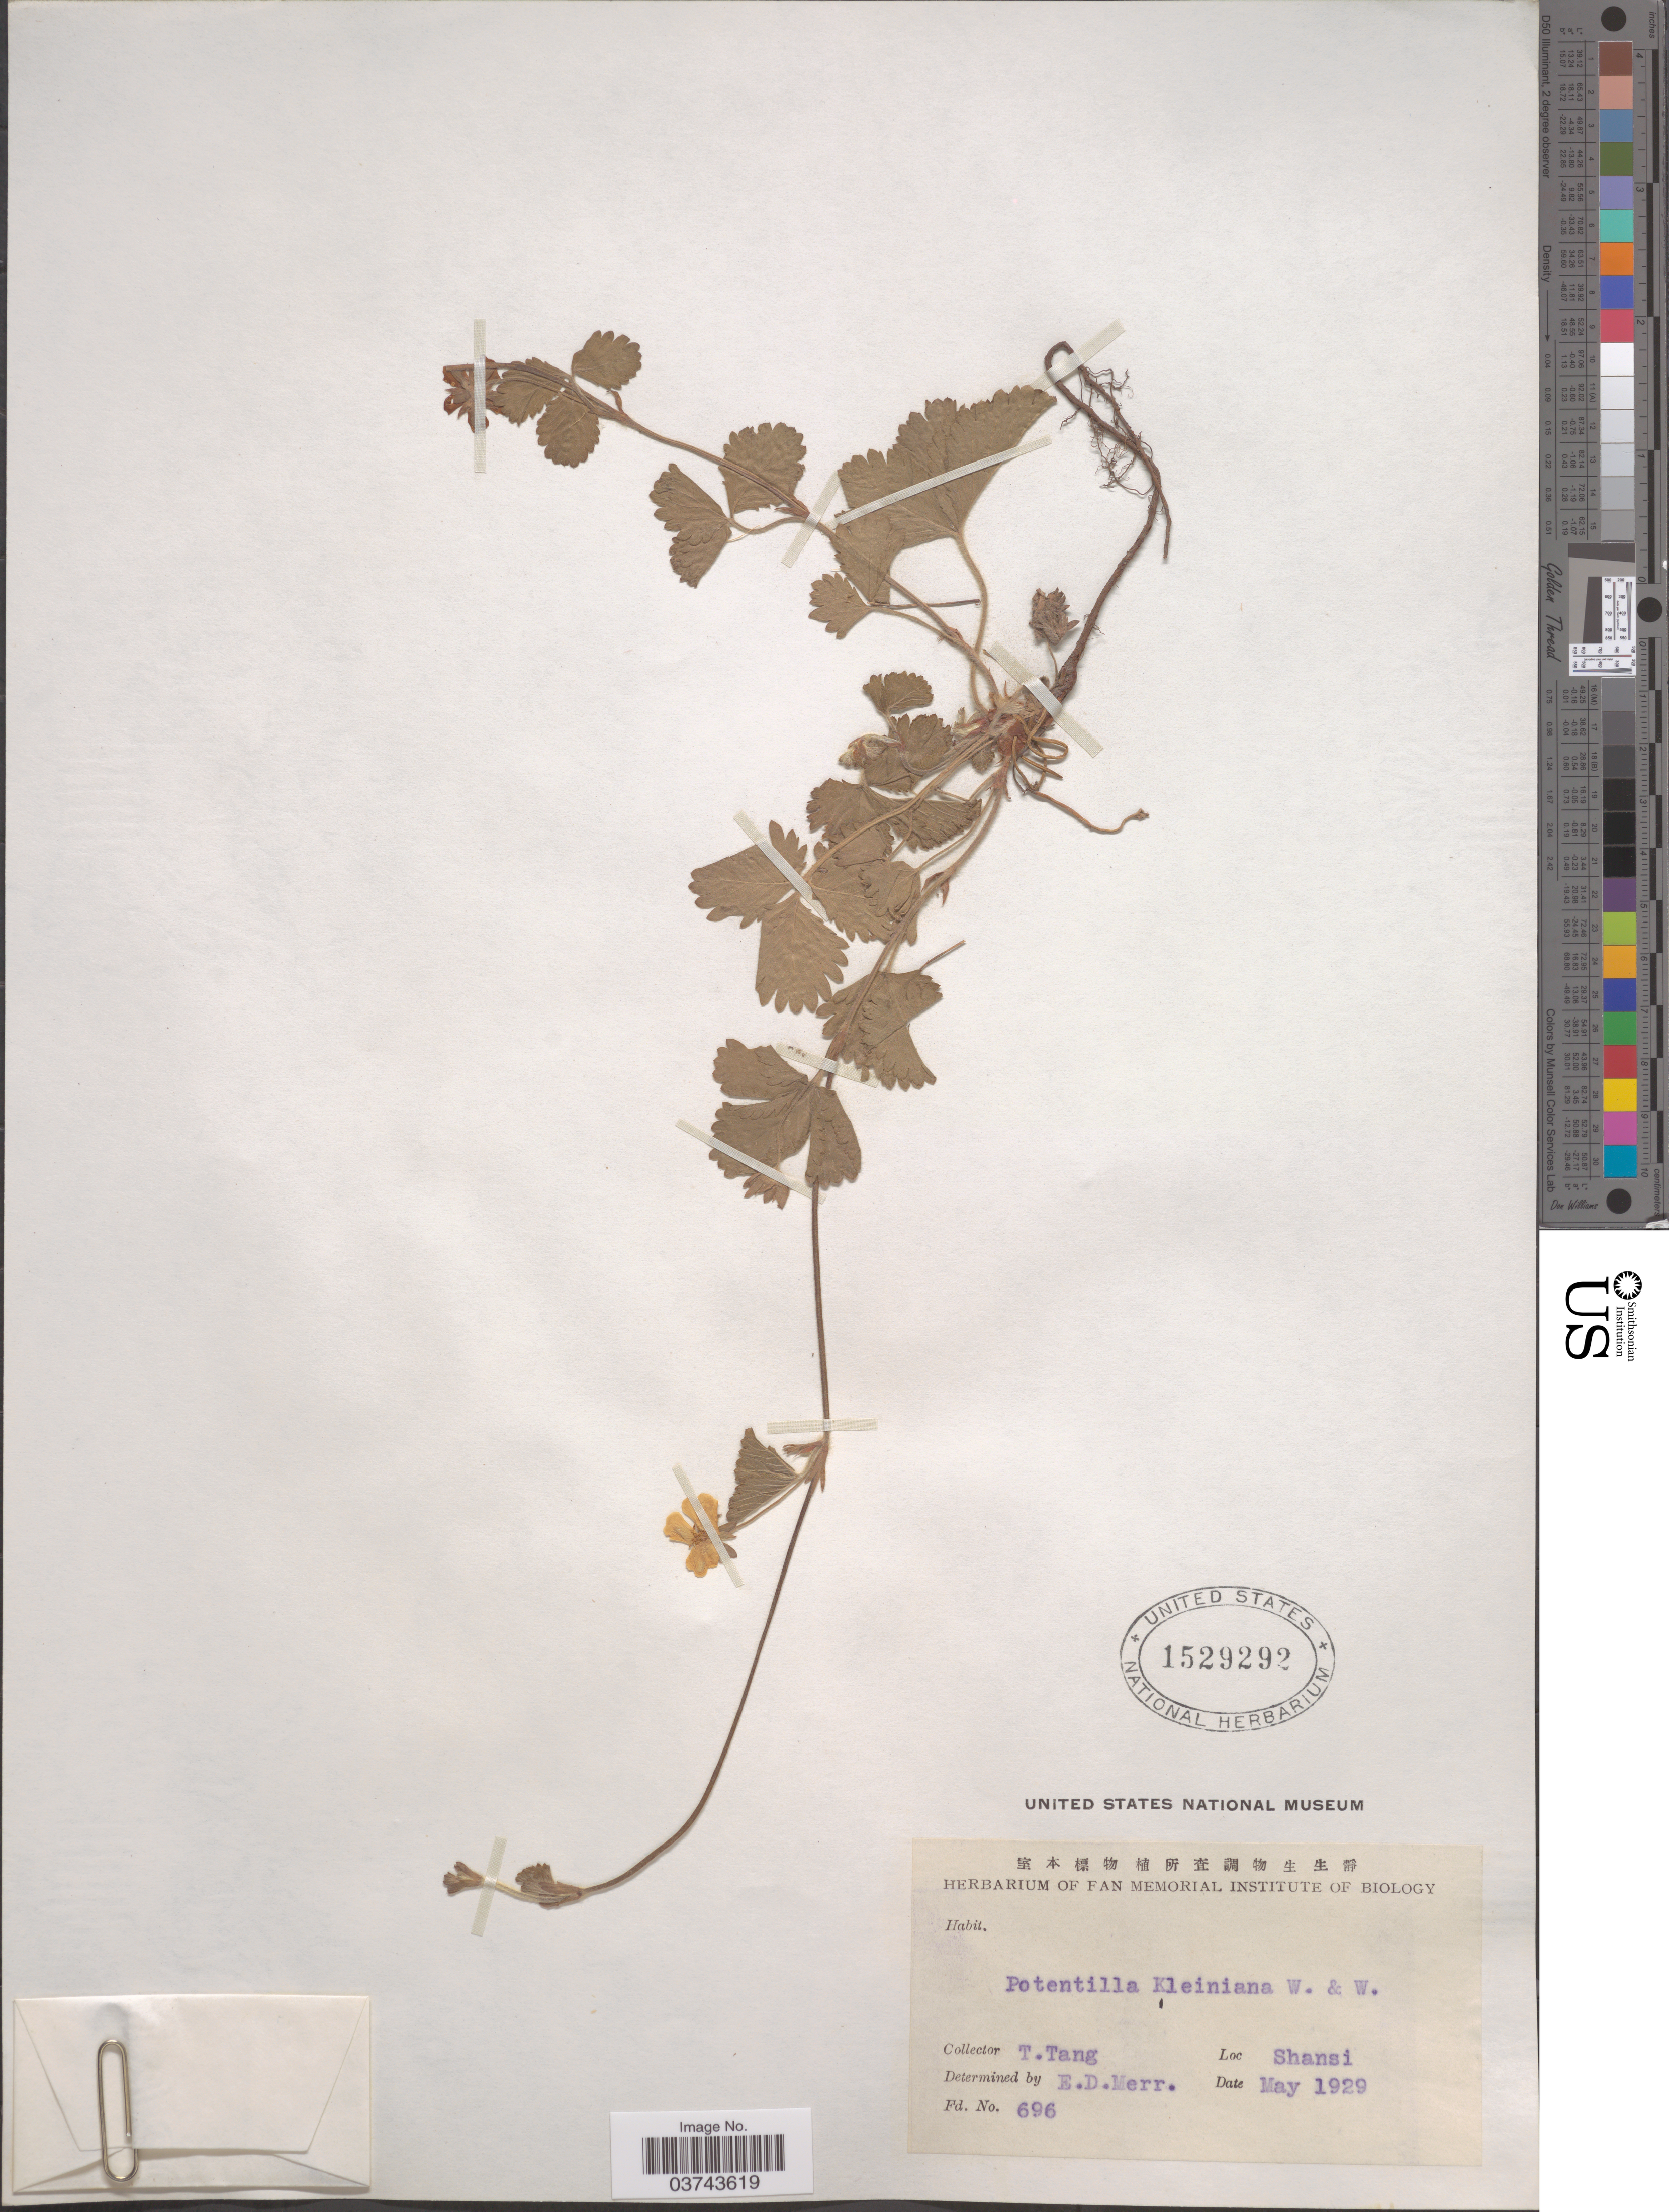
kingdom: Plantae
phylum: Tracheophyta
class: Magnoliopsida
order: Rosales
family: Rosaceae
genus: Potentilla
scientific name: Potentilla kleiniana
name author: Wight & Arn.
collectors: T. Tang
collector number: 696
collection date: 1929-05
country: China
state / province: Shanxi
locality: Shansi.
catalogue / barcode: US 1529292